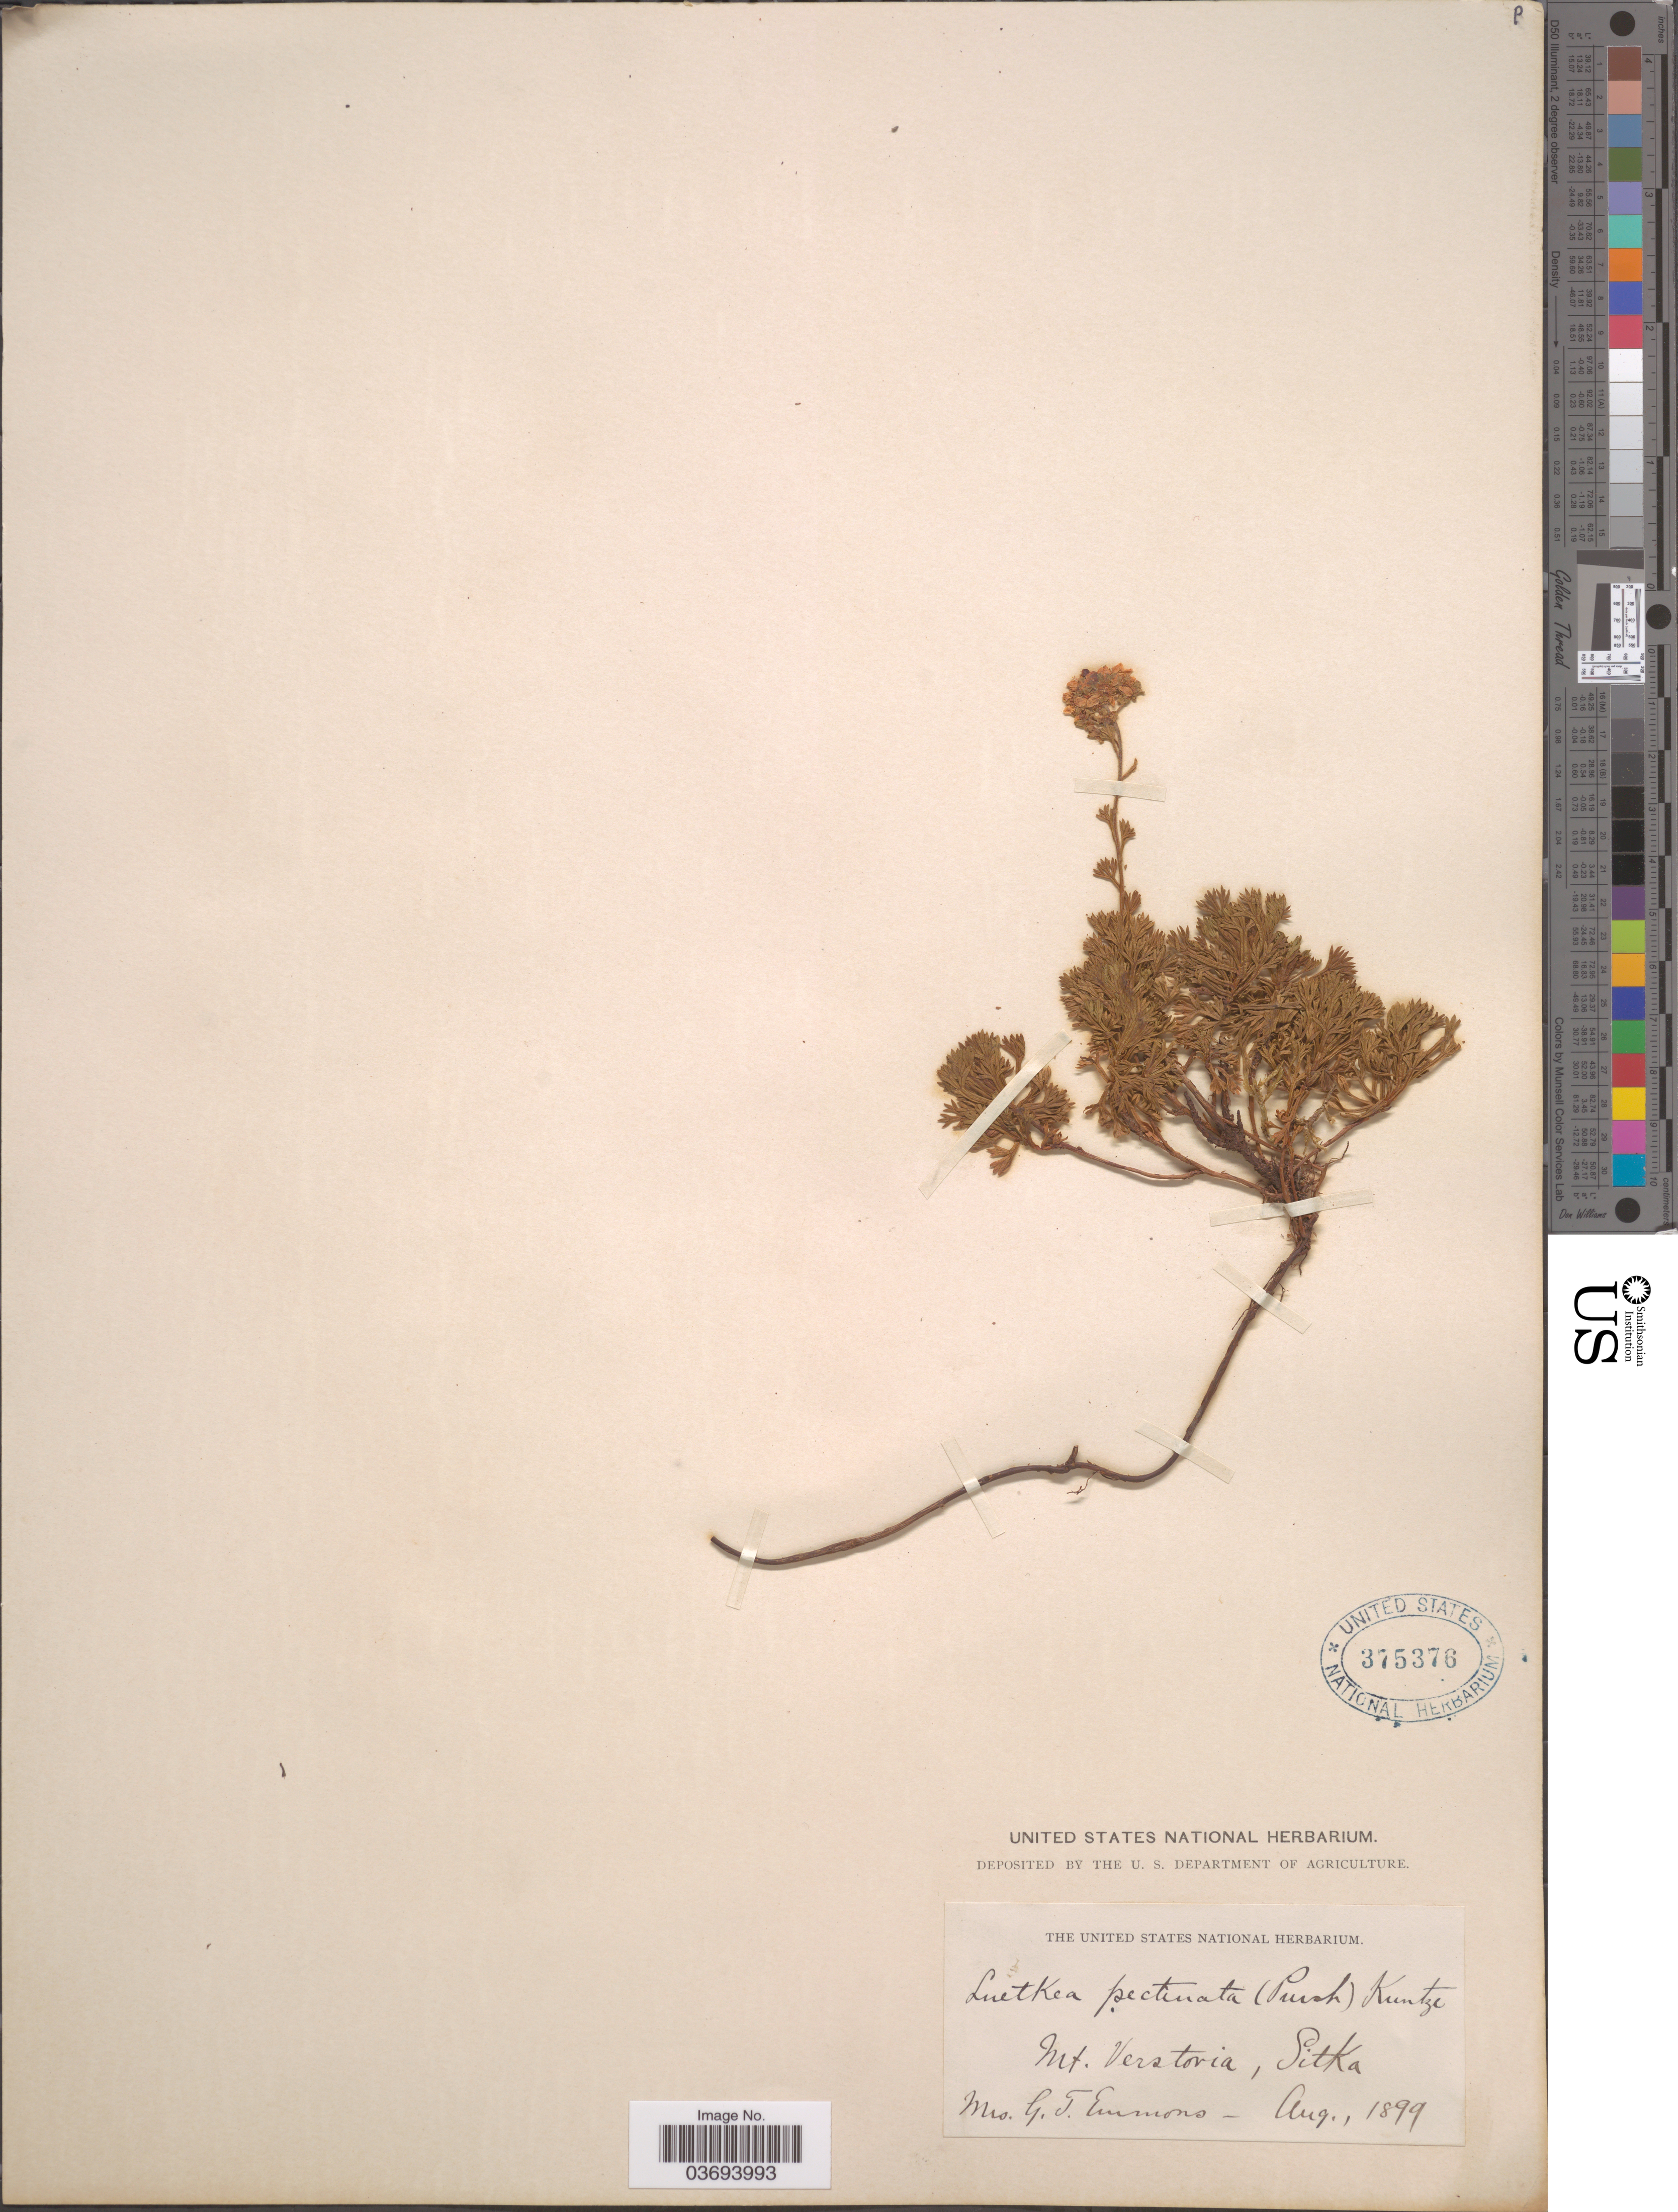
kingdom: Plantae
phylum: Tracheophyta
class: Magnoliopsida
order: Rosales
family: Rosaceae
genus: Luetkea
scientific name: Luetkea pectinata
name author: (Pursh) Kuntze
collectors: G. Emmons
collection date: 1899-08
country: United States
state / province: Alaska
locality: Mt. Verstovia, Sitka.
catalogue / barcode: US 375376